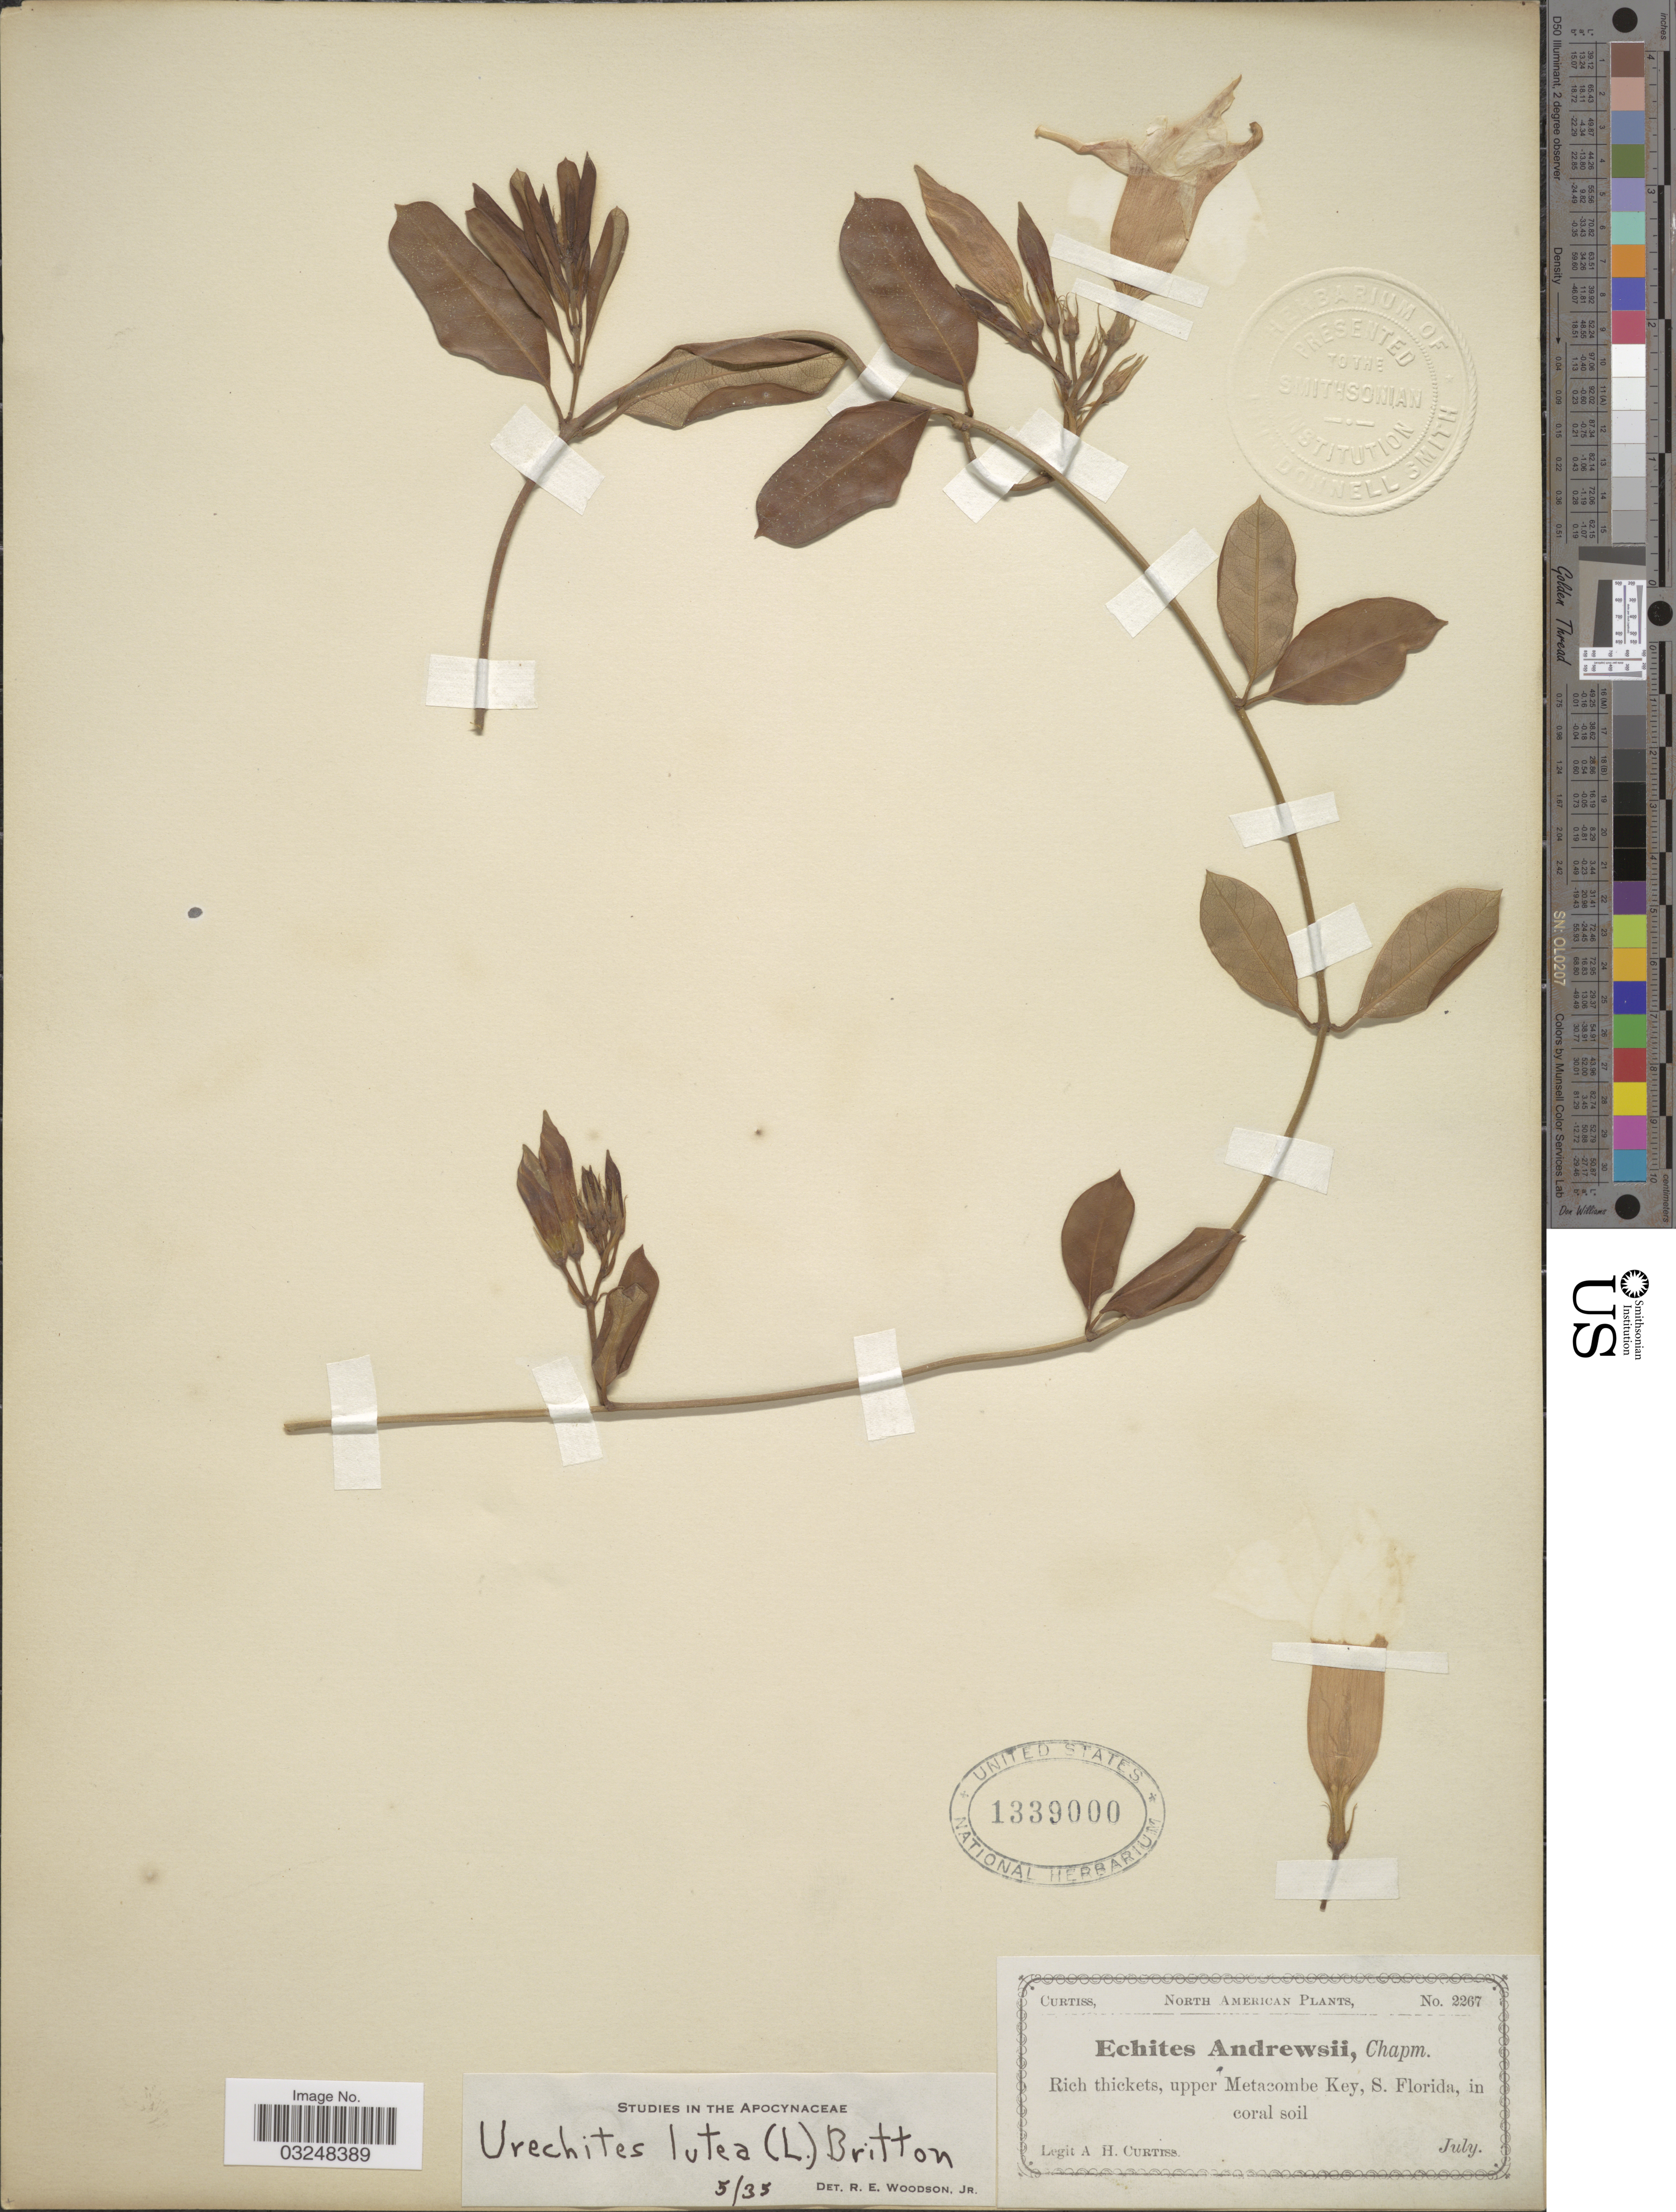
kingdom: Plantae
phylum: Tracheophyta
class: Magnoliopsida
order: Gentianales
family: Apocynaceae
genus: Urechites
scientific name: Urechites lutea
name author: (L.) Britton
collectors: A. H. Curtiss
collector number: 2267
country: United States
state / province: Florida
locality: Upper Metacombe Key, S. Florida.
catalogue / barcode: US 1339000